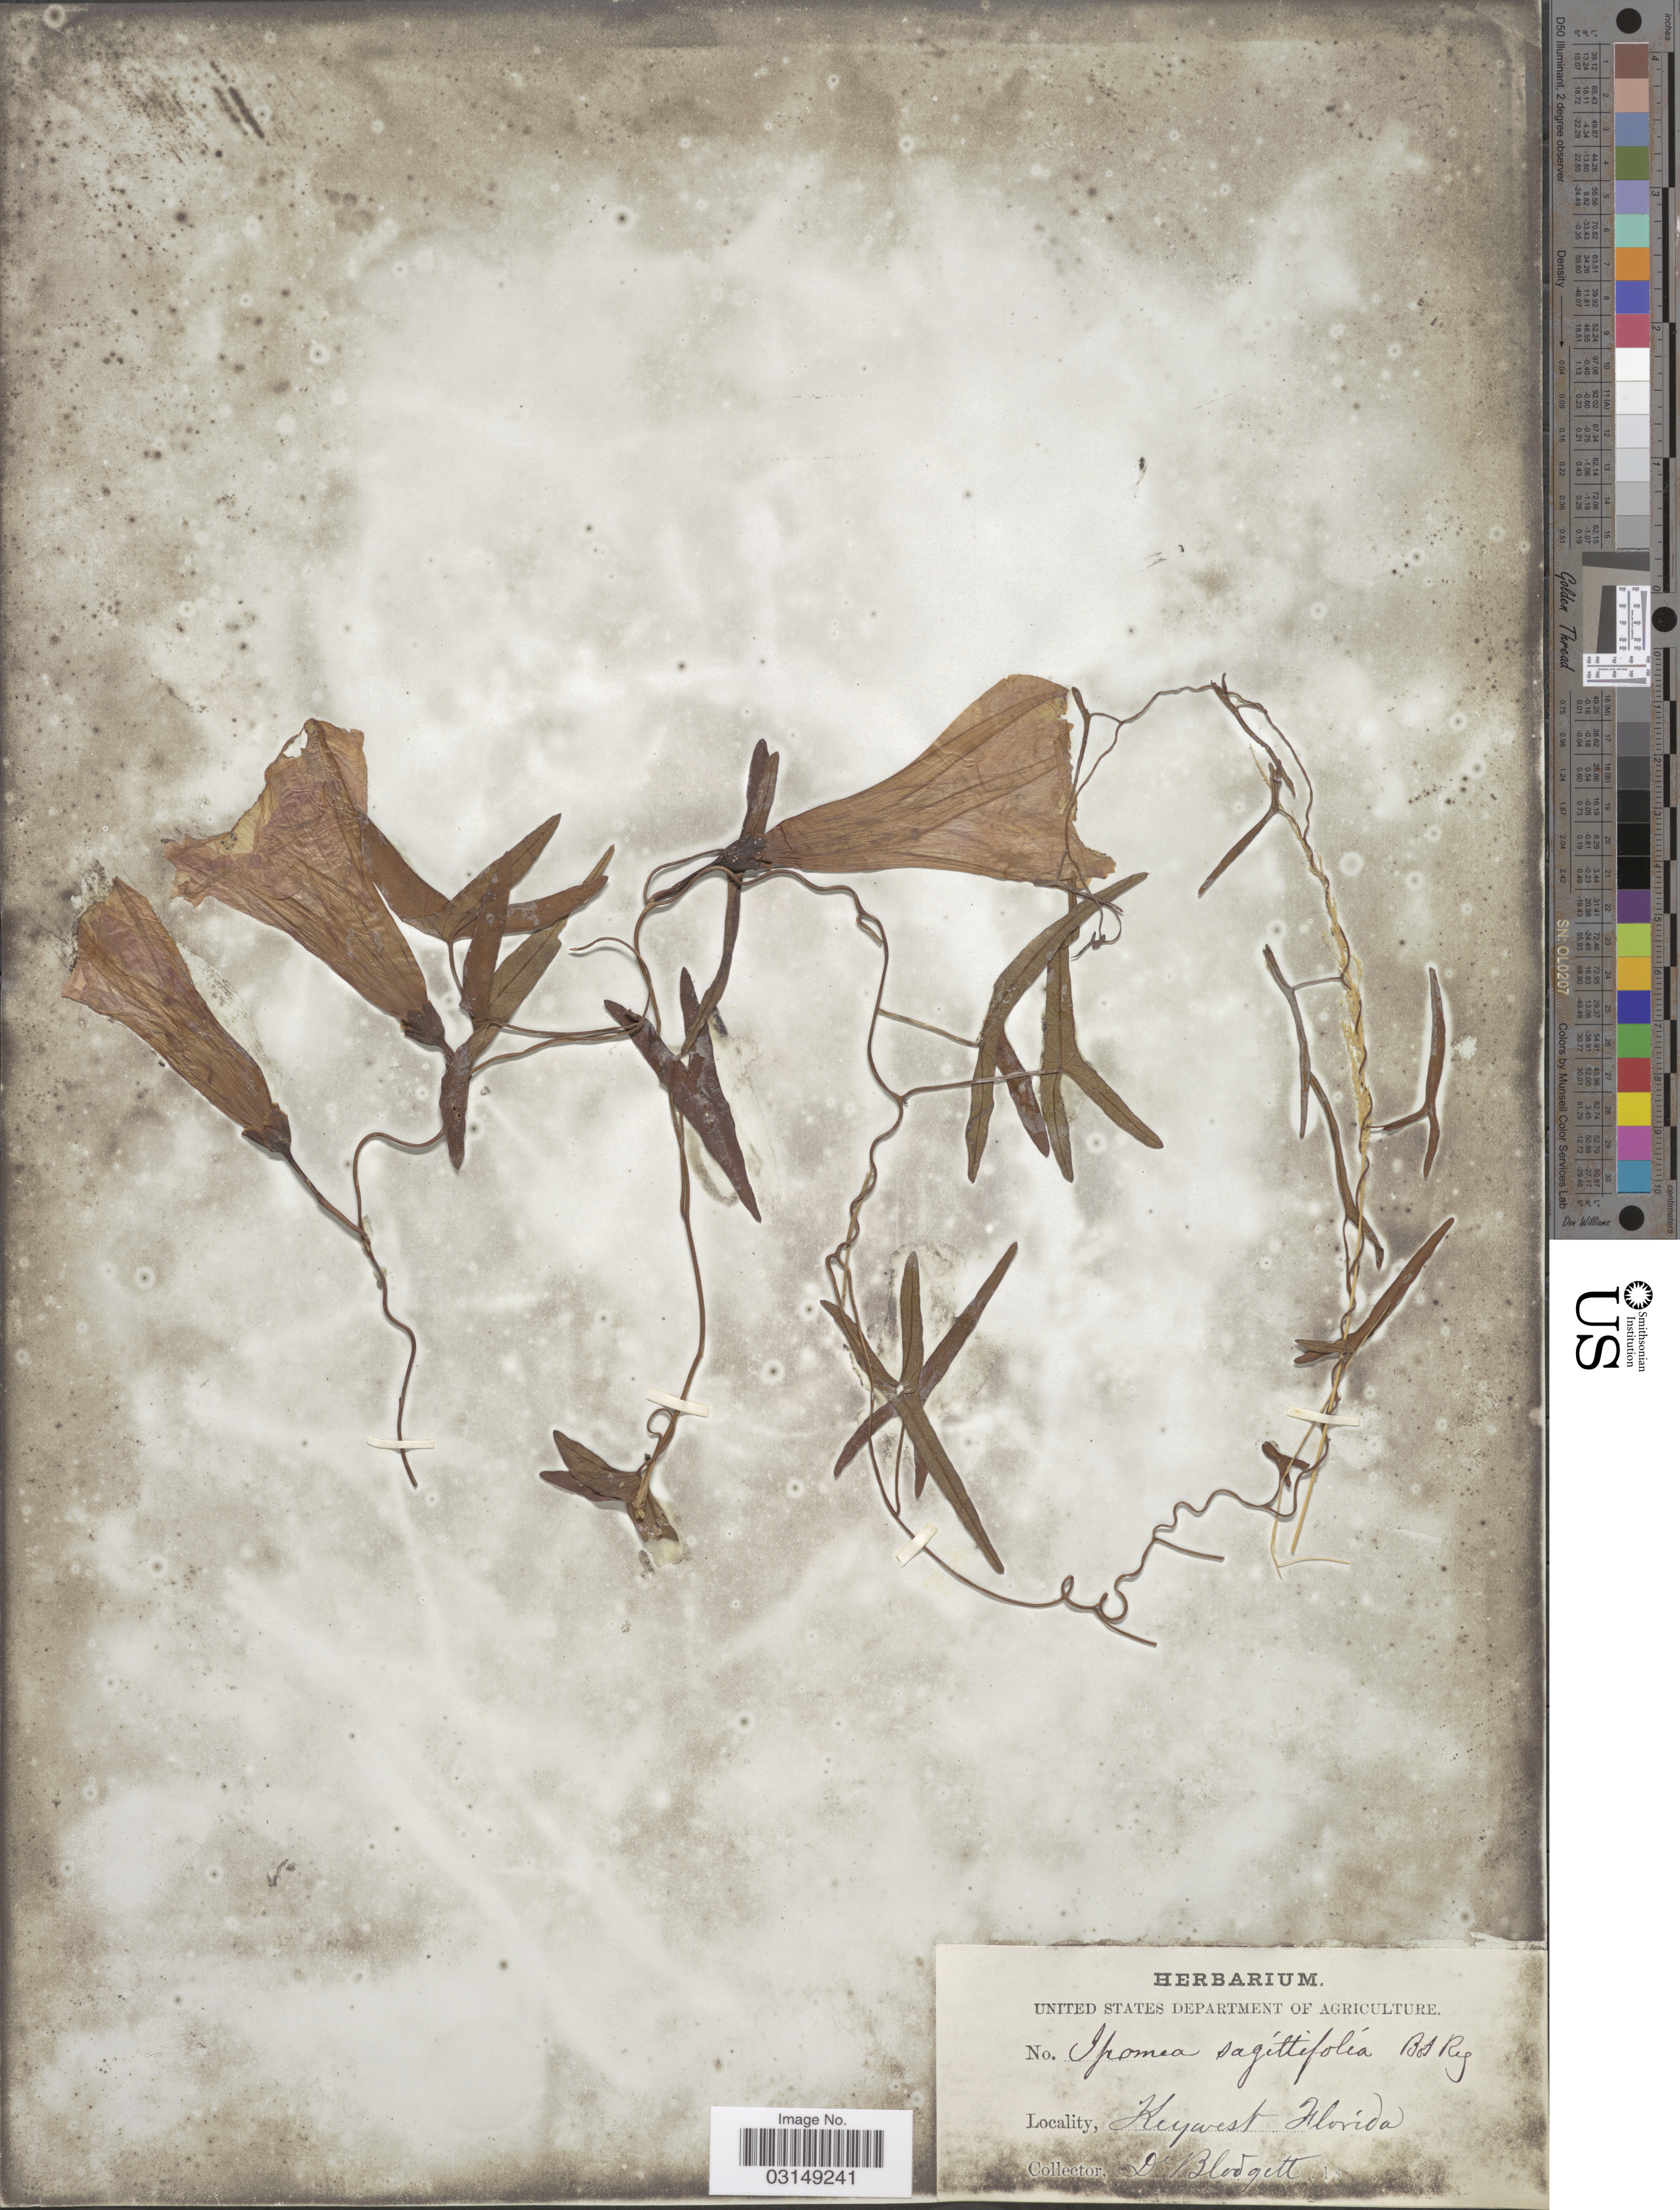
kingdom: Plantae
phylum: Tracheophyta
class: Magnoliopsida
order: Solanales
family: Convolvulaceae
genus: Ipomoea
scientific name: Ipomoea sagittata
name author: Poir.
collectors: -. Blodgett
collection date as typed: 18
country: United States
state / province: Florida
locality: Keywest